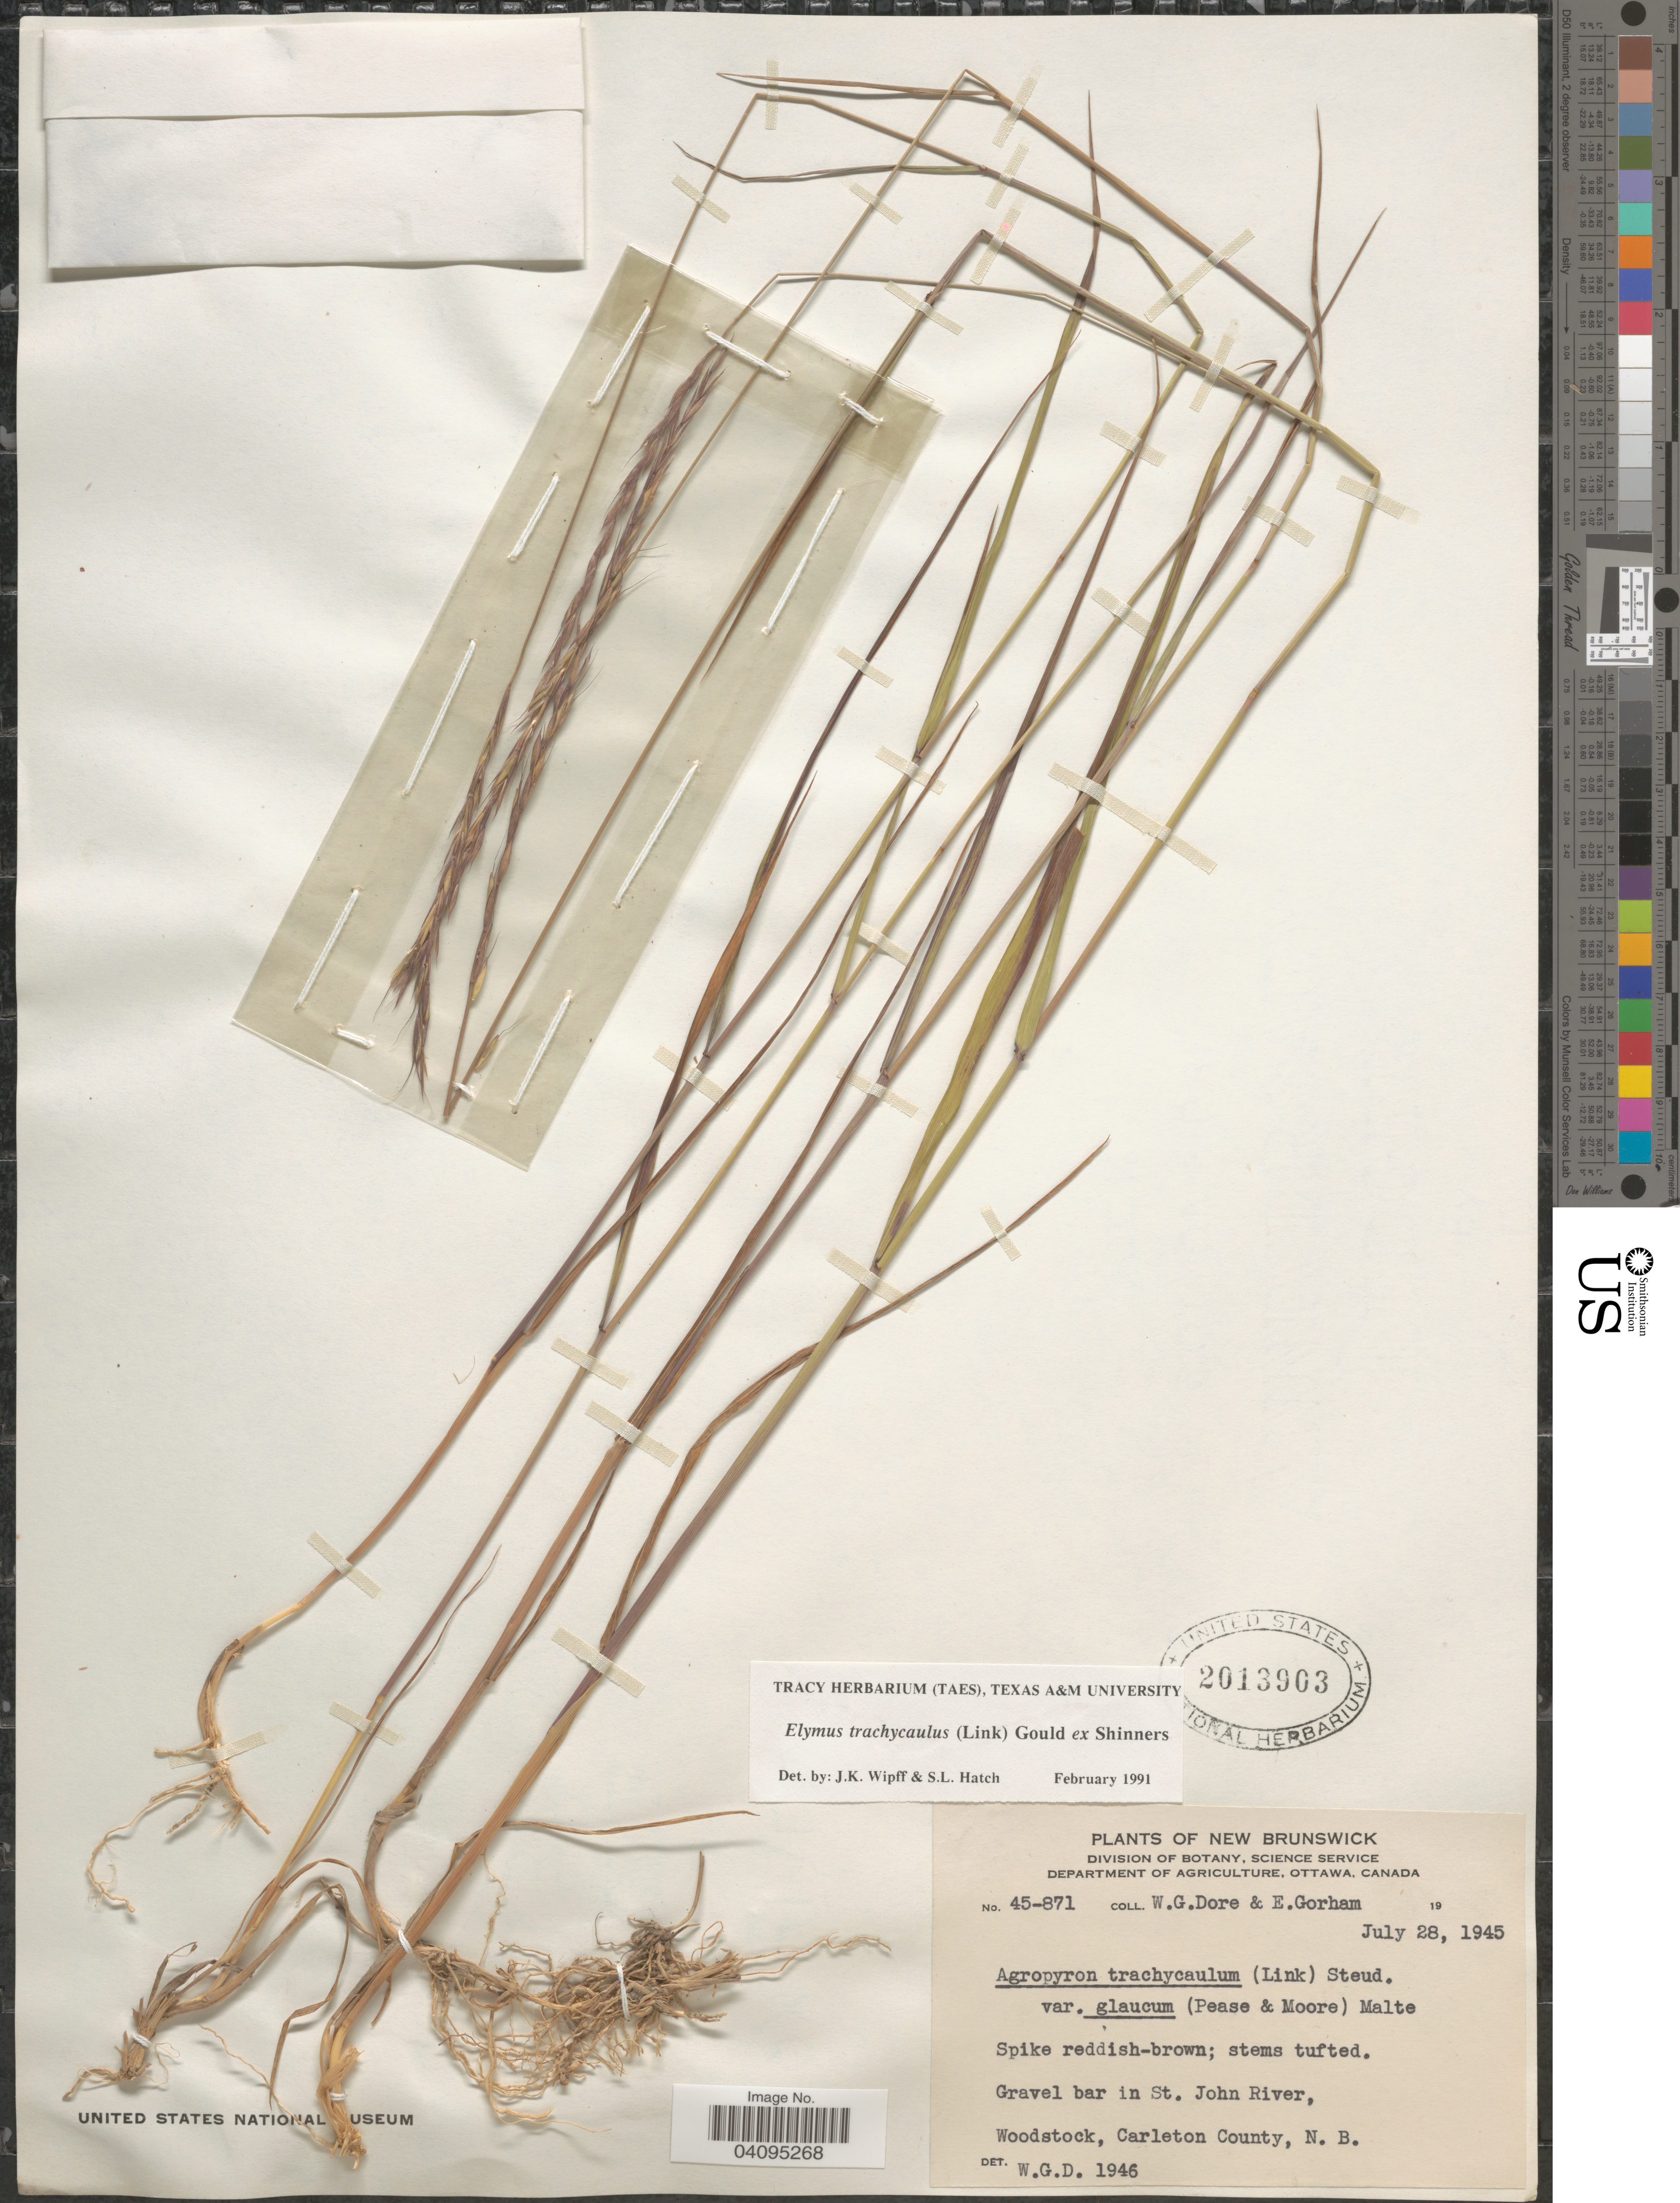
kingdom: Plantae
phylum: Tracheophyta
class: Liliopsida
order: Poales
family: Poaceae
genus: Elymus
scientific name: Elymus trachycaulus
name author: (Link) Gould ex Shinners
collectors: W. Dore & E. Gorham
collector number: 45-871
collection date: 1945-07-28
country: Canada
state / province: New Brunswick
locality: Gravel bar in St. John River, Woodstock, Carleton County, N. B.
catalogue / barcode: US 2013903